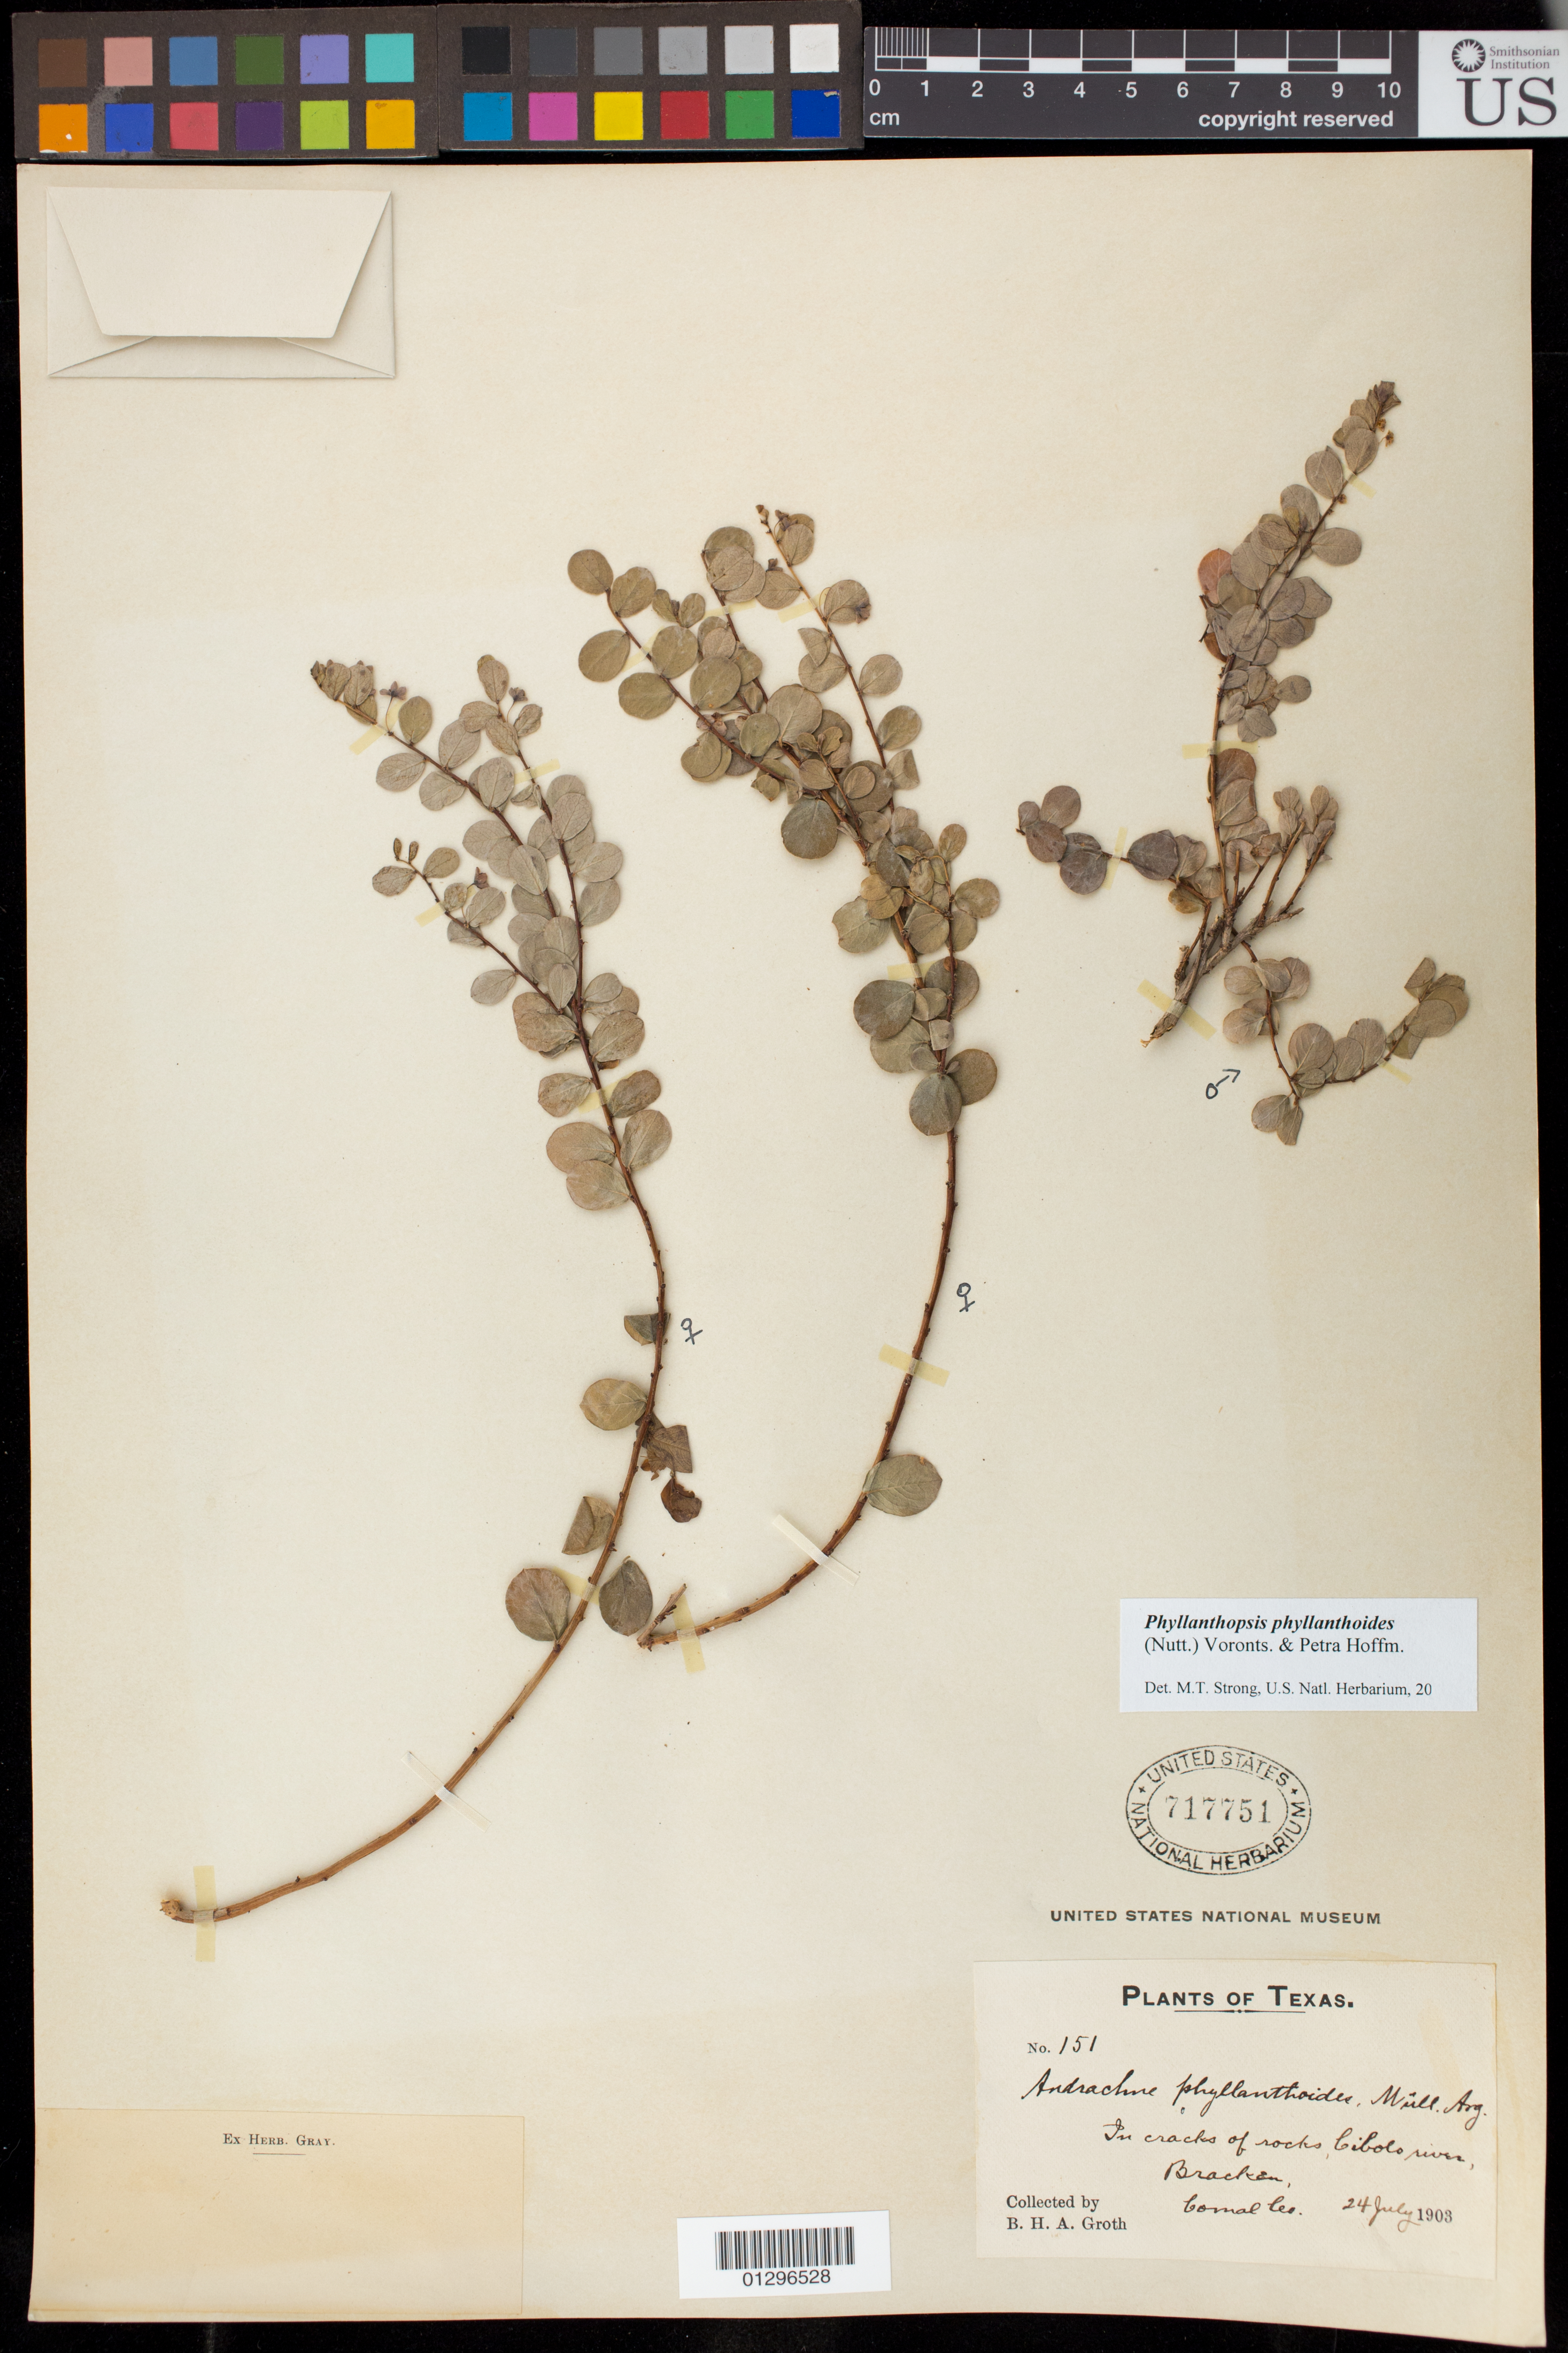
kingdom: Plantae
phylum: Tracheophyta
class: Magnoliopsida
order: Malpighiales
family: Phyllanthaceae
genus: Phyllanthopsis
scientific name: Phyllanthopsis phyllanthoides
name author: (Nutt.) Voronts. & Petra Hoffm.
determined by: Strong, M. T., (US), Smithsonian Institution - National Museum of Natural History (UNITED STATES)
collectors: E. D. Schulz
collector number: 243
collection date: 1919-04-19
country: United States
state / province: Texas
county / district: Kerr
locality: along Turtle Creek, Lacey Ranch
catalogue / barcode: US 984919